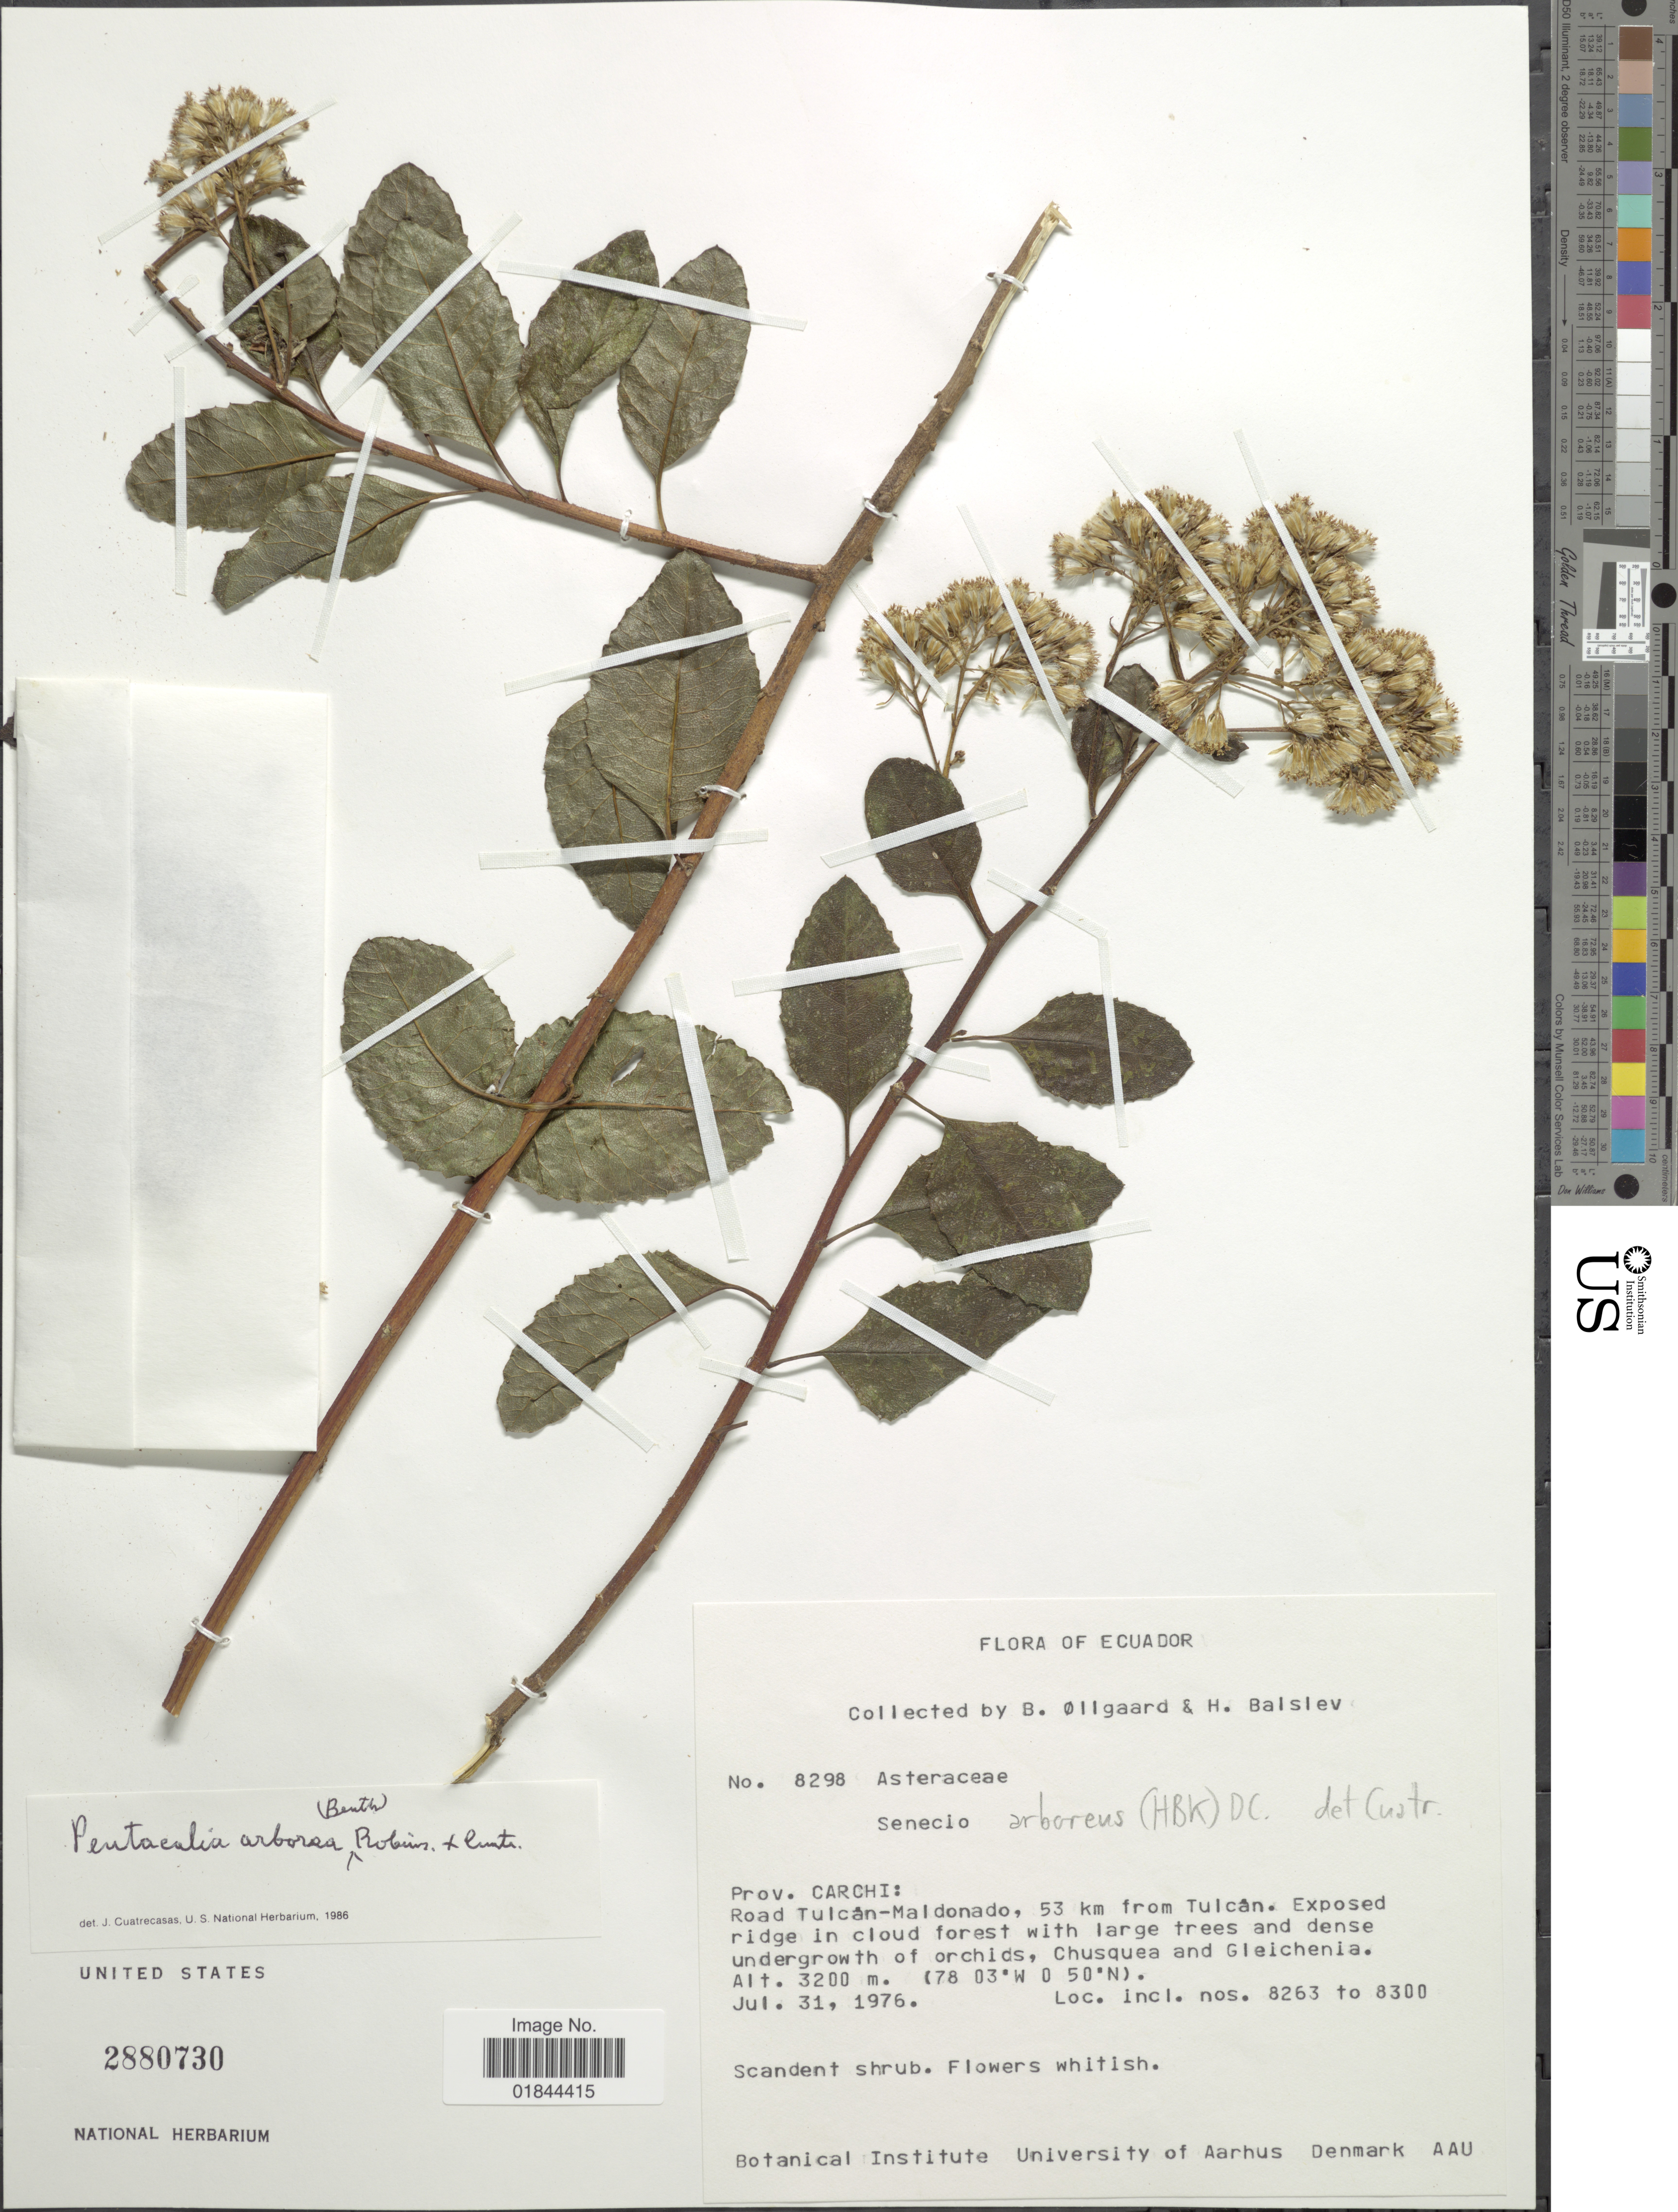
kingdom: Plantae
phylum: Tracheophyta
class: Magnoliopsida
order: Asterales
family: Asteraceae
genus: Pentacalia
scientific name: Pentacalia arborea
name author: (Kunth) H. Rob. & Cuatrec.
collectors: B. Øllgaard & H. Balslev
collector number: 8298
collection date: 1976-07-31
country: Ecuador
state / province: Carchi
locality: Road Tulcán-Maldonado, 53 km from Tulcán. Exposed ridge in cloud forest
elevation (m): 3200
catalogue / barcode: US 2880730